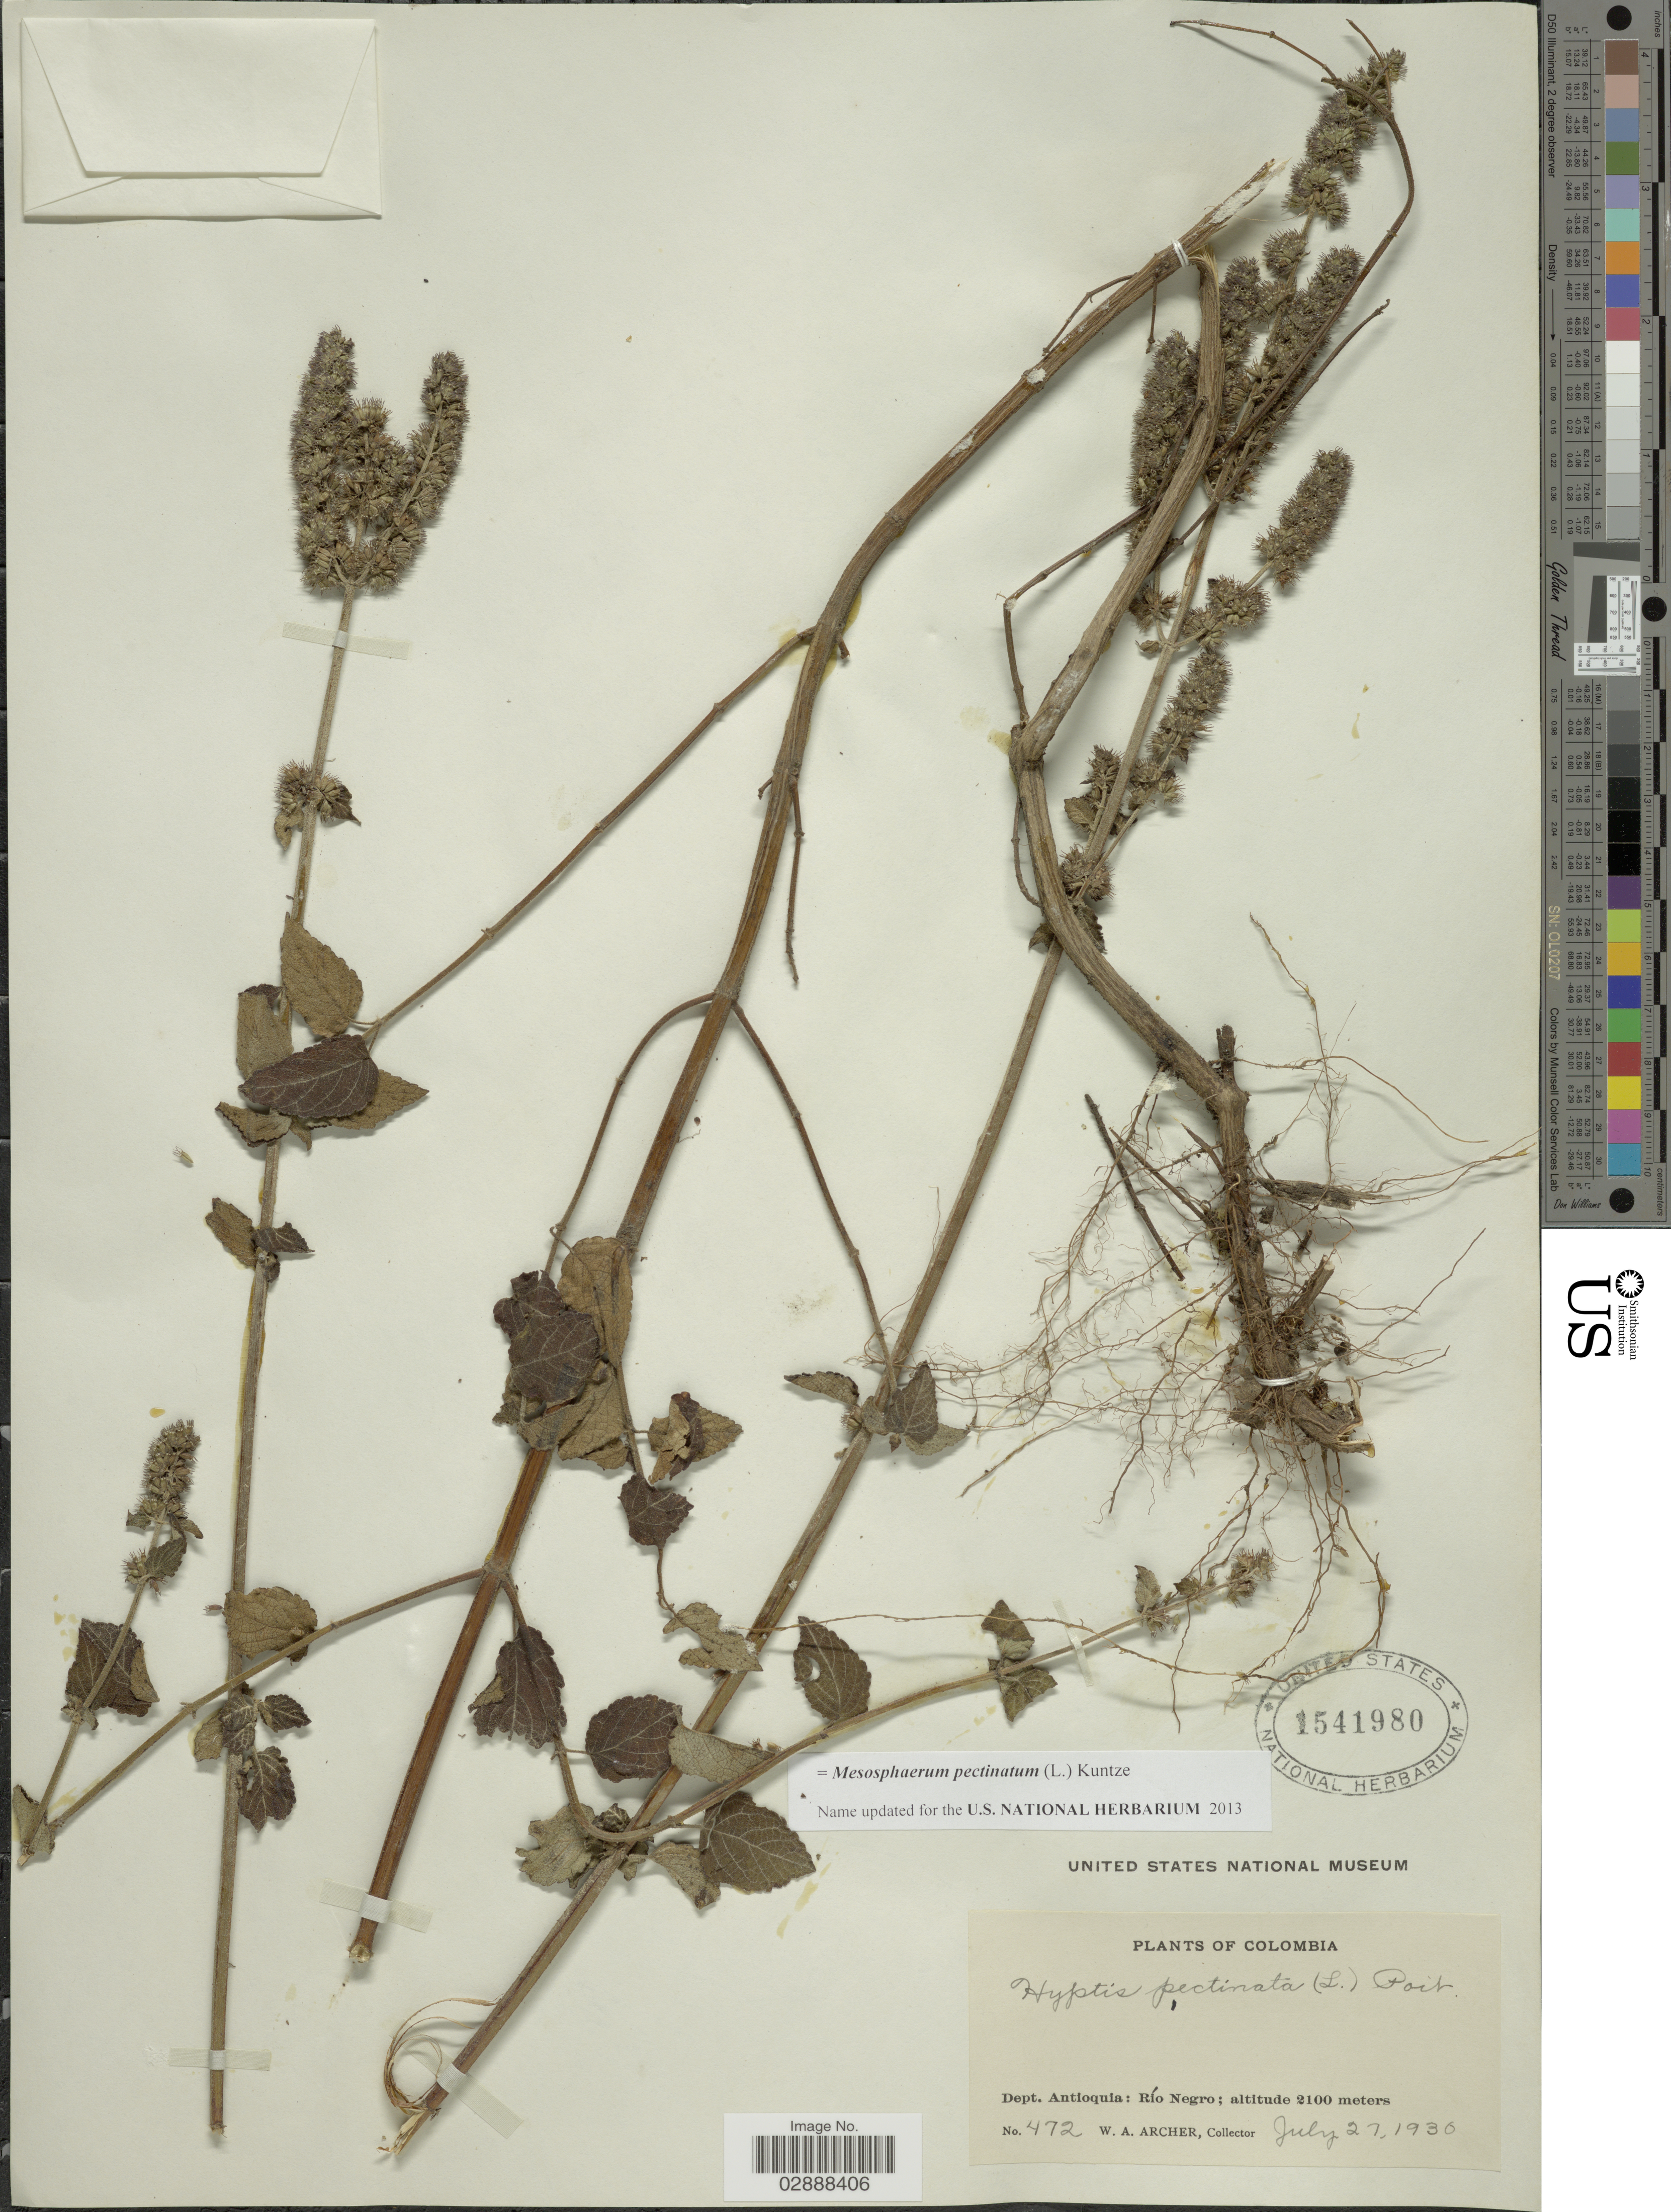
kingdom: Plantae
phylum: Tracheophyta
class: Magnoliopsida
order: Lamiales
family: Lamiaceae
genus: Mesosphaerum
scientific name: Mesosphaerum pectinatum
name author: (L.) Kuntze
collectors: W. Archer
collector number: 472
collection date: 1930-07-27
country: Colombia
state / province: Antioquia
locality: Río Negro.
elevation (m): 2100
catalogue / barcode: US 1541980